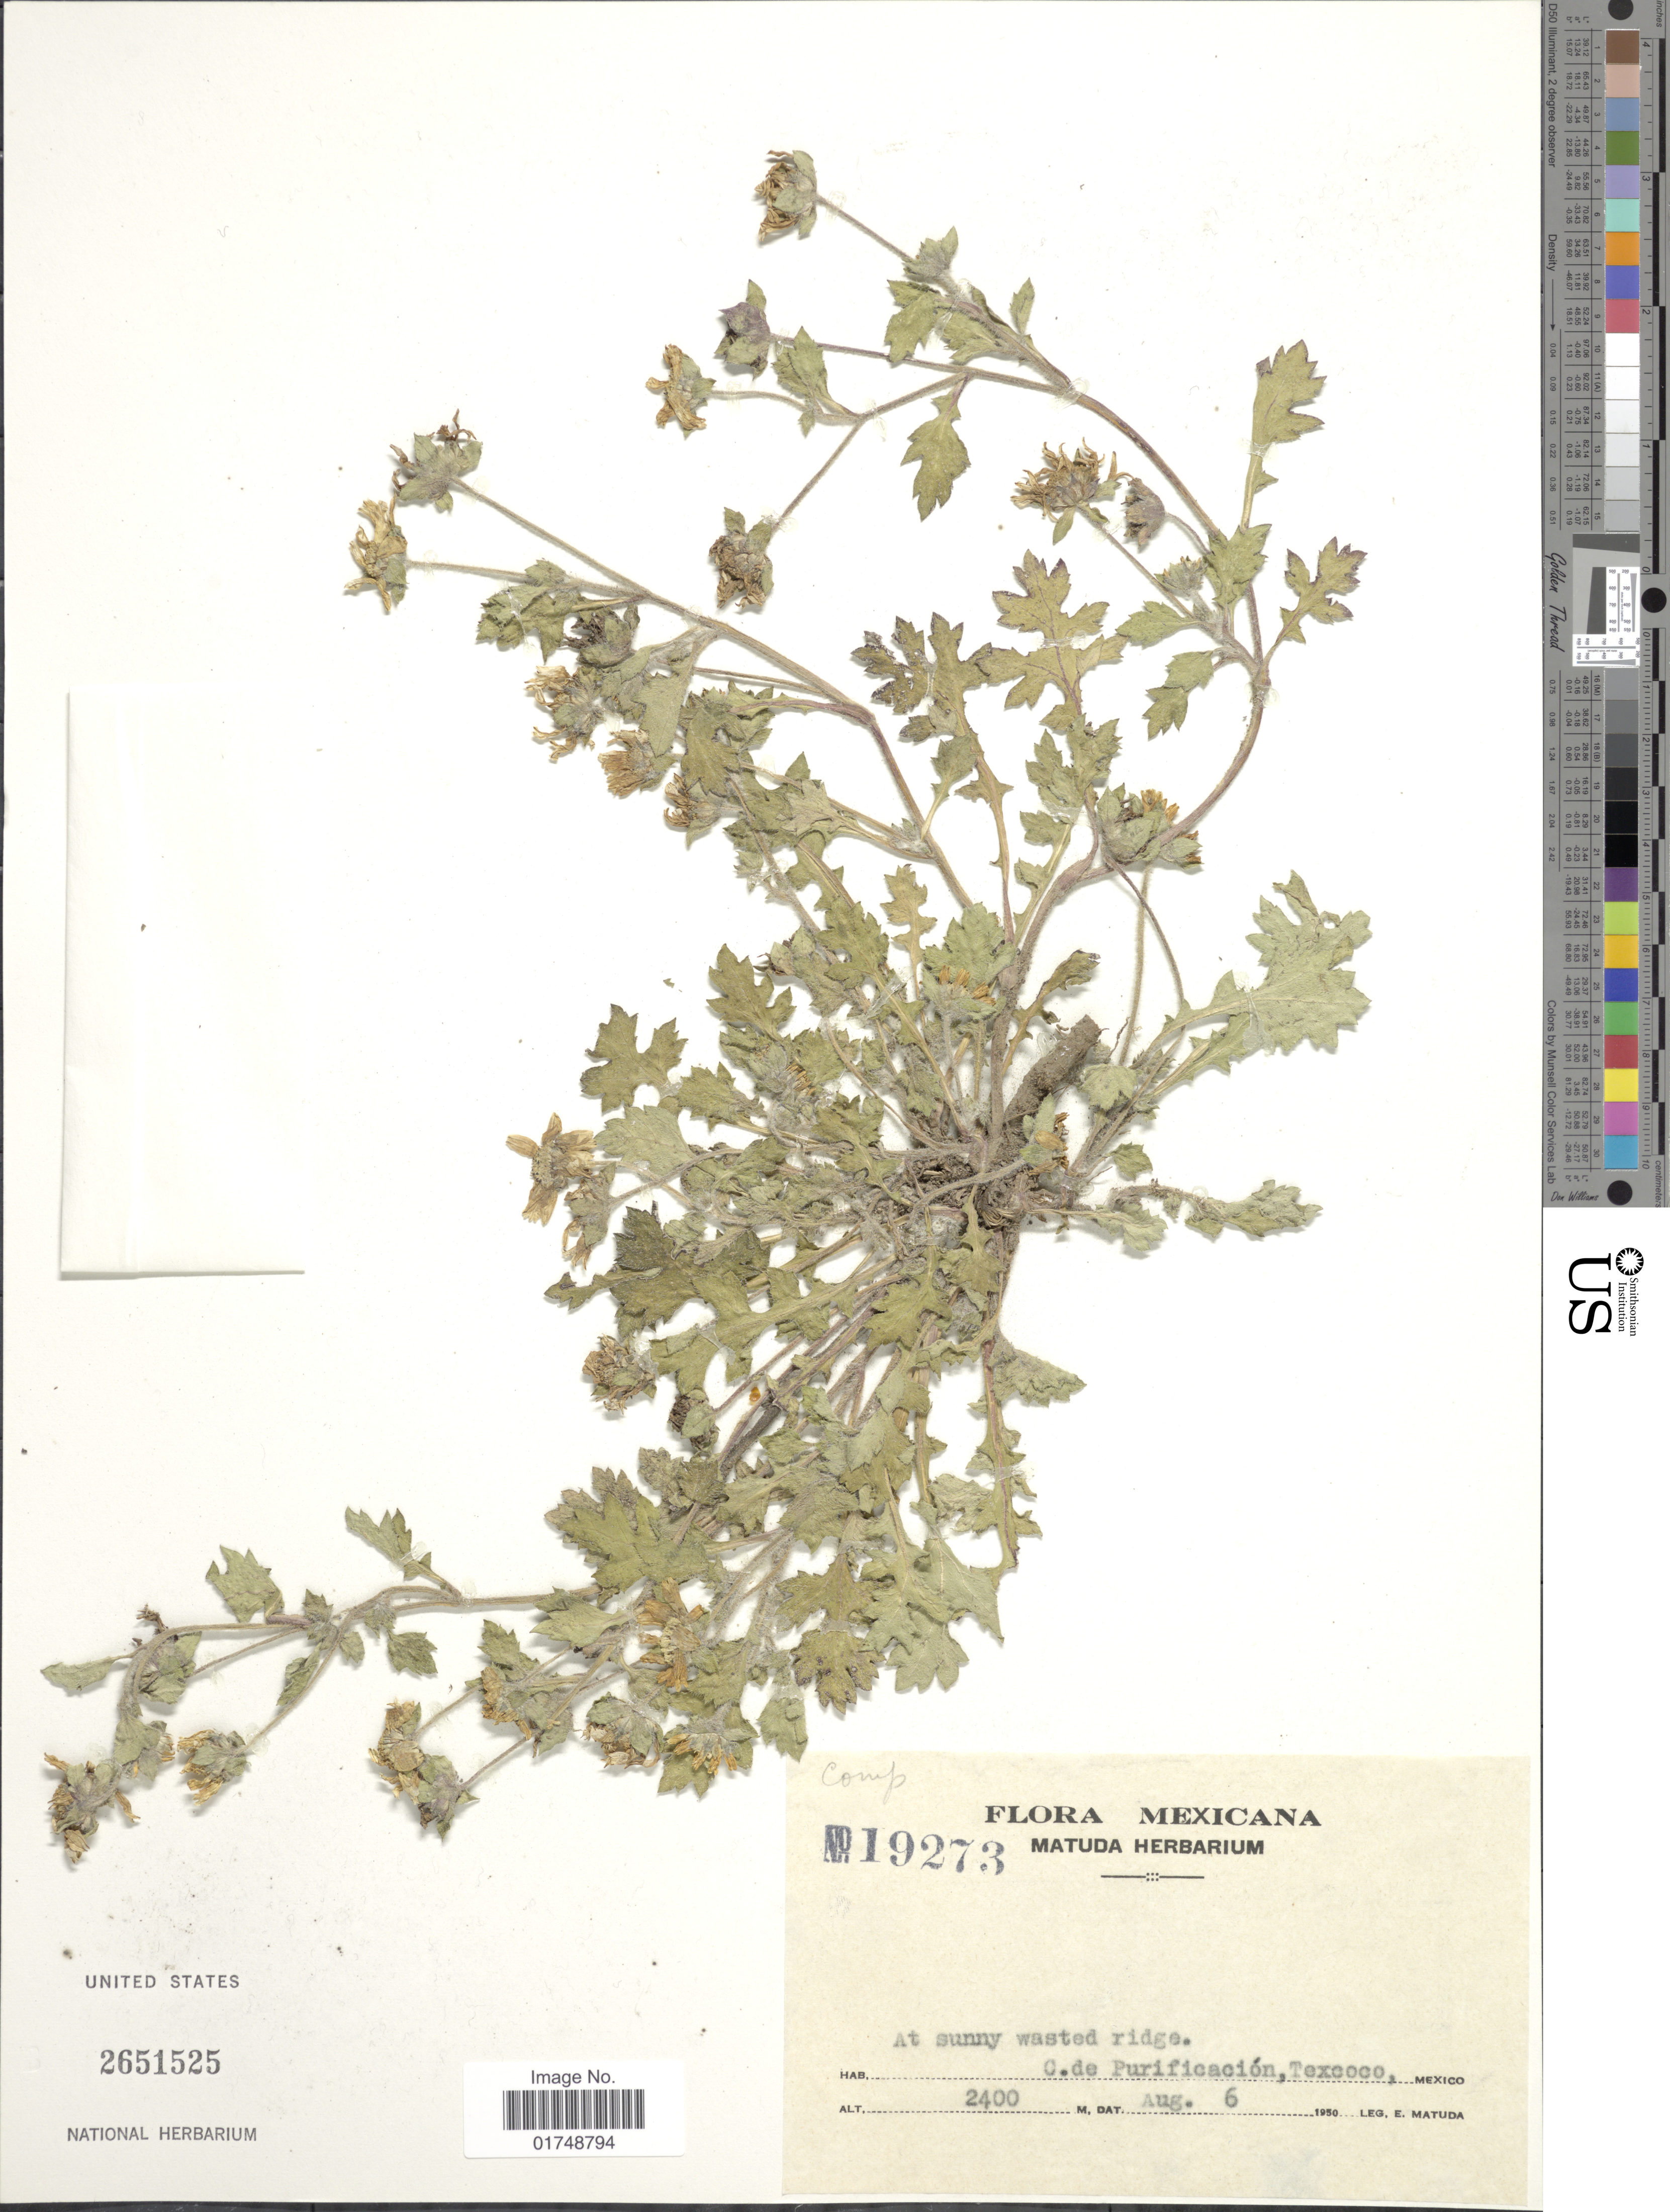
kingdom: Plantae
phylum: Tracheophyta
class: Magnoliopsida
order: Asterales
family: Asteraceae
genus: Dugesia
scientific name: Dugesia mexicana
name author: A. Gray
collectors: E. Matuda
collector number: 19273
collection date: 1950-08-06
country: Mexico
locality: At sunny wasted ridge. C . de Purificacion, Texcoco.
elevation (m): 2400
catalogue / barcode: US 2651525